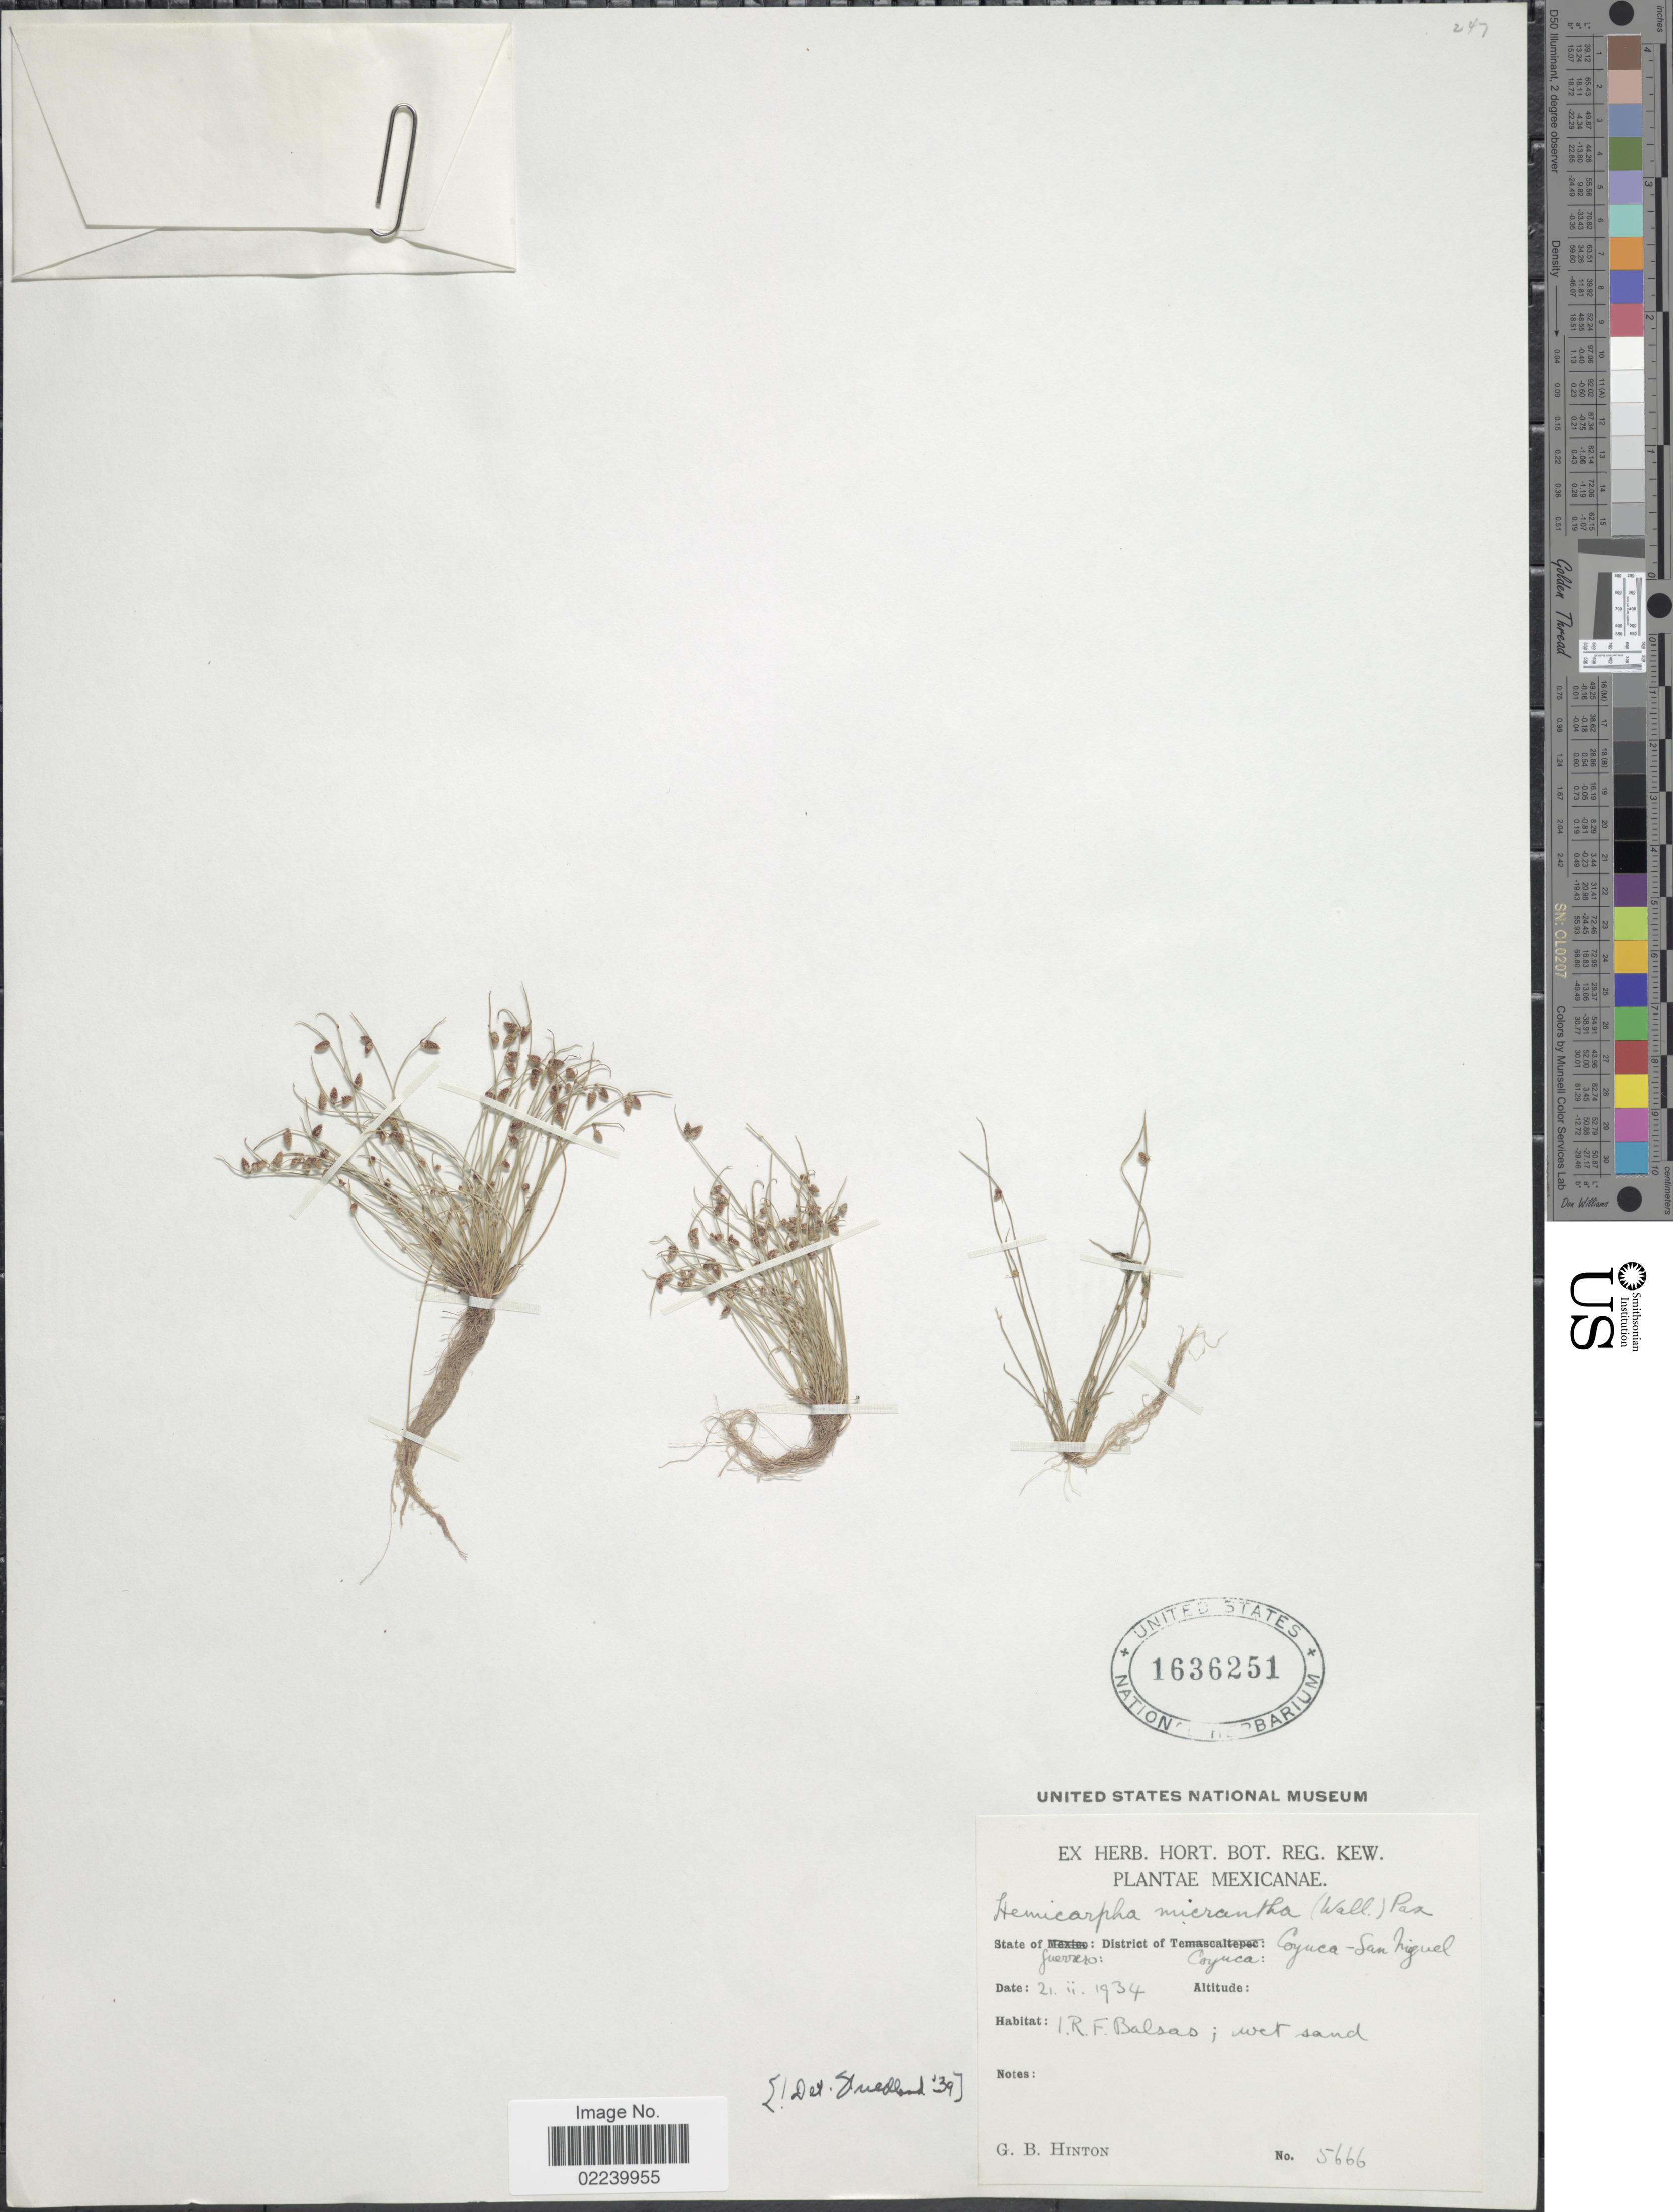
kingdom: Plantae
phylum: Tracheophyta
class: Liliopsida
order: Poales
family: Cyperaceae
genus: Cyperus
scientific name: Cyperus subsquarrosus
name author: (Muhl.) Bauters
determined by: Strong, M. T., (US), Smithsonian Institution - National Museum of Natural History (UNITED STATES)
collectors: G. B. Hinton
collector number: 5666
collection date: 1934-02-21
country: Mexico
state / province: Guerrero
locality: District of Coyuca: Coyuca-San Miguel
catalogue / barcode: US 1636251